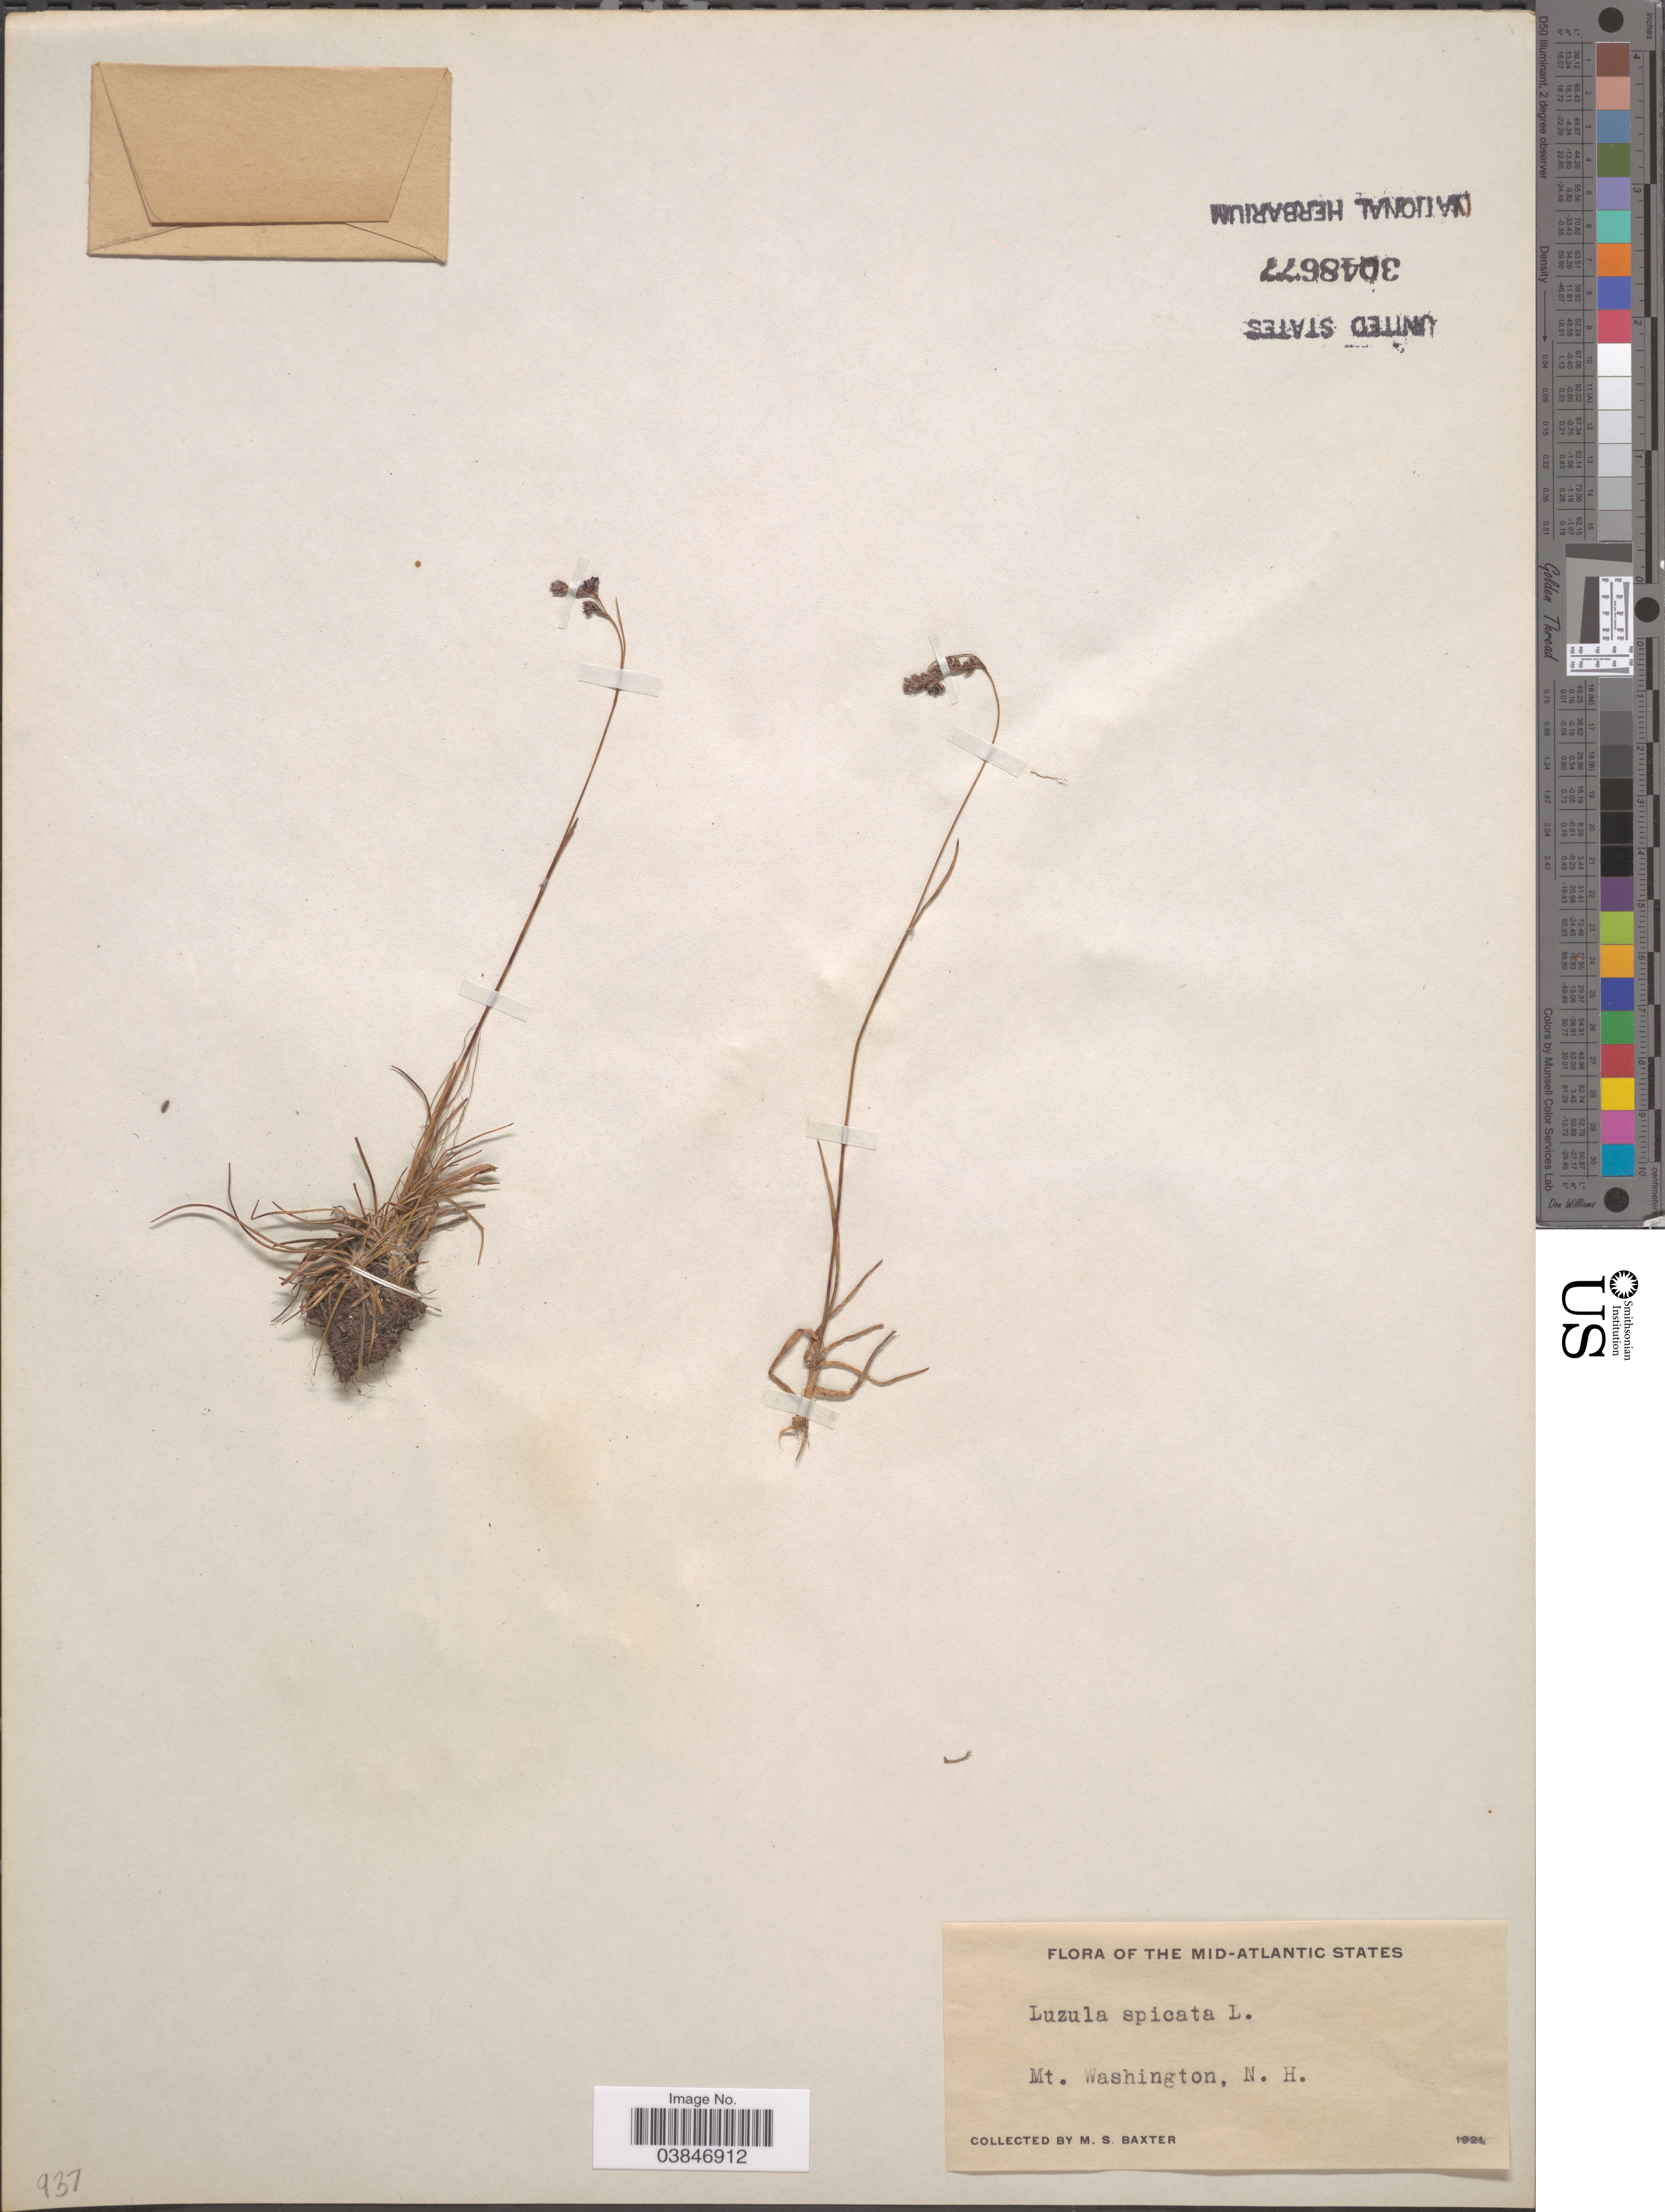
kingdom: Plantae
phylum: Tracheophyta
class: Liliopsida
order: Poales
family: Juncaceae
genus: Luzula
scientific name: Luzula spicata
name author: (L.) DC.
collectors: M. Baxter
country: United States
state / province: New Hampshire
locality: The Mid-Atlantic States. Mt. Washington.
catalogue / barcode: US 3048677